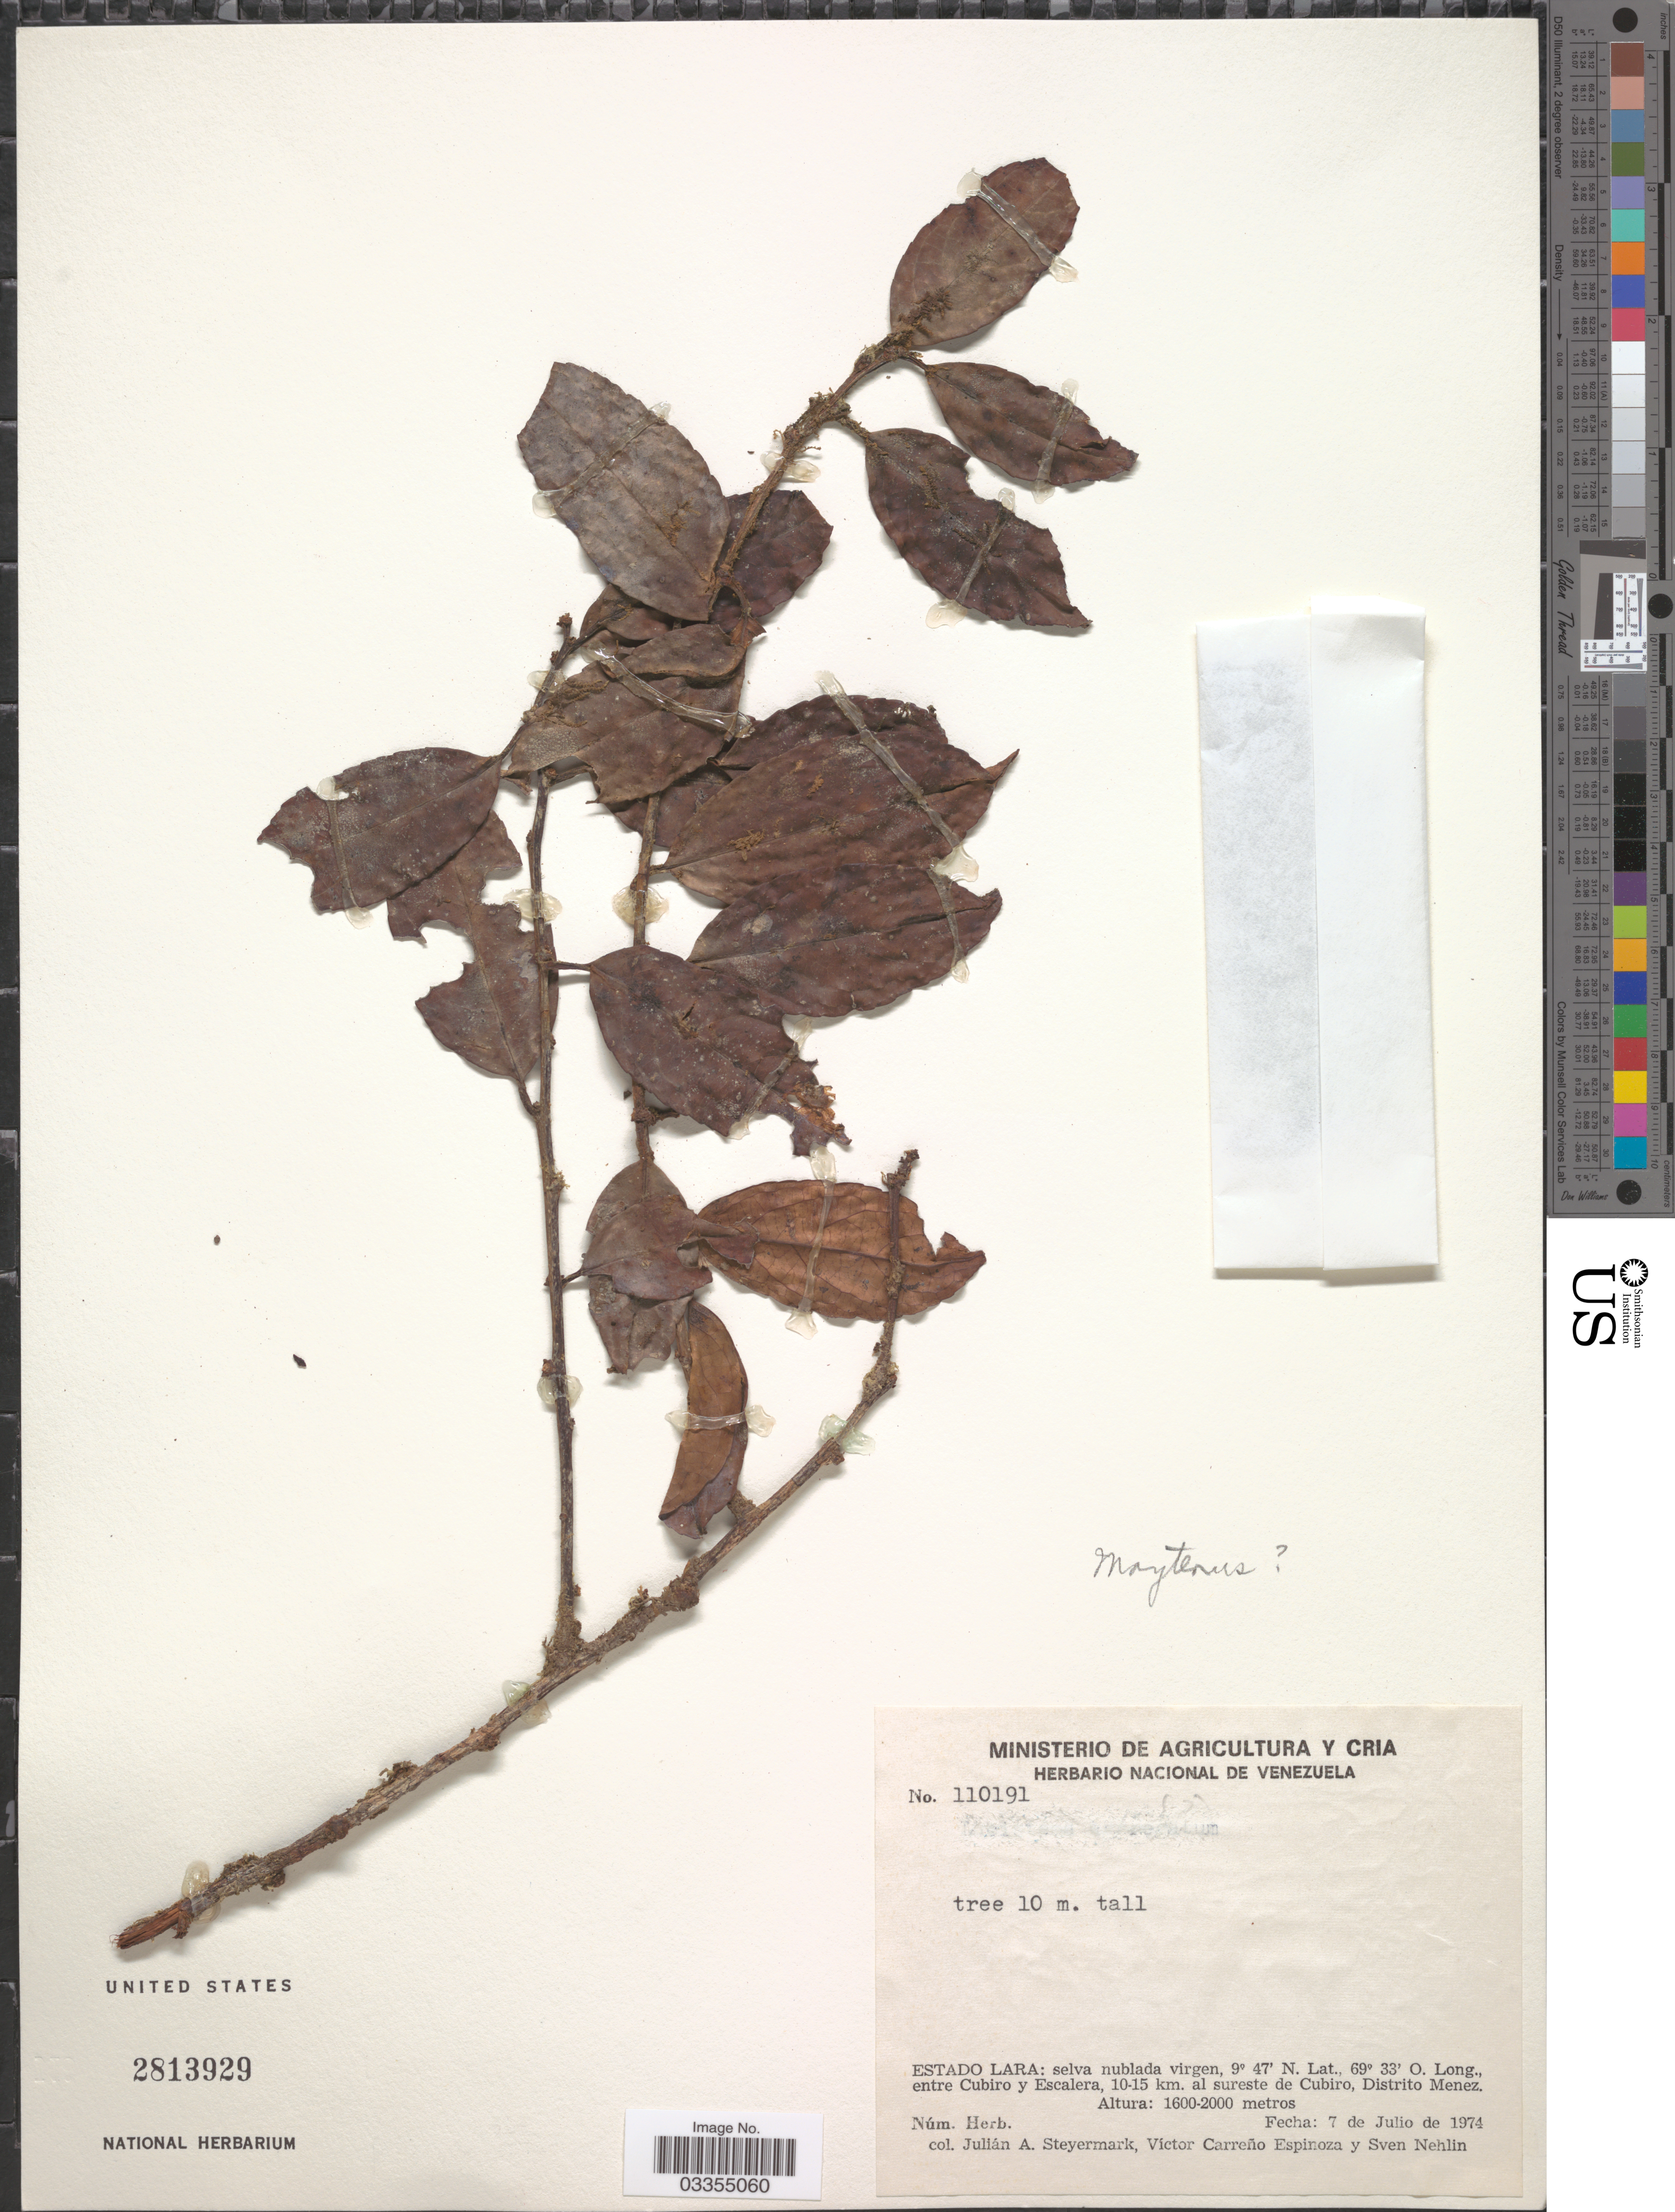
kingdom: Plantae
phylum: Tracheophyta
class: Magnoliopsida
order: Celastrales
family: Celastraceae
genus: Maytenus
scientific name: Maytenus sp.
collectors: J. Steyermark & V. Carreño E.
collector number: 110191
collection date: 1974-07-07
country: Venezuela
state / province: Lara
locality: Selva nublada virgen, entre Cubiro y Escalera, 10-15 km. al sureste de Cubiro, Distrito Menez.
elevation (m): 1600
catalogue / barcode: US 2813929